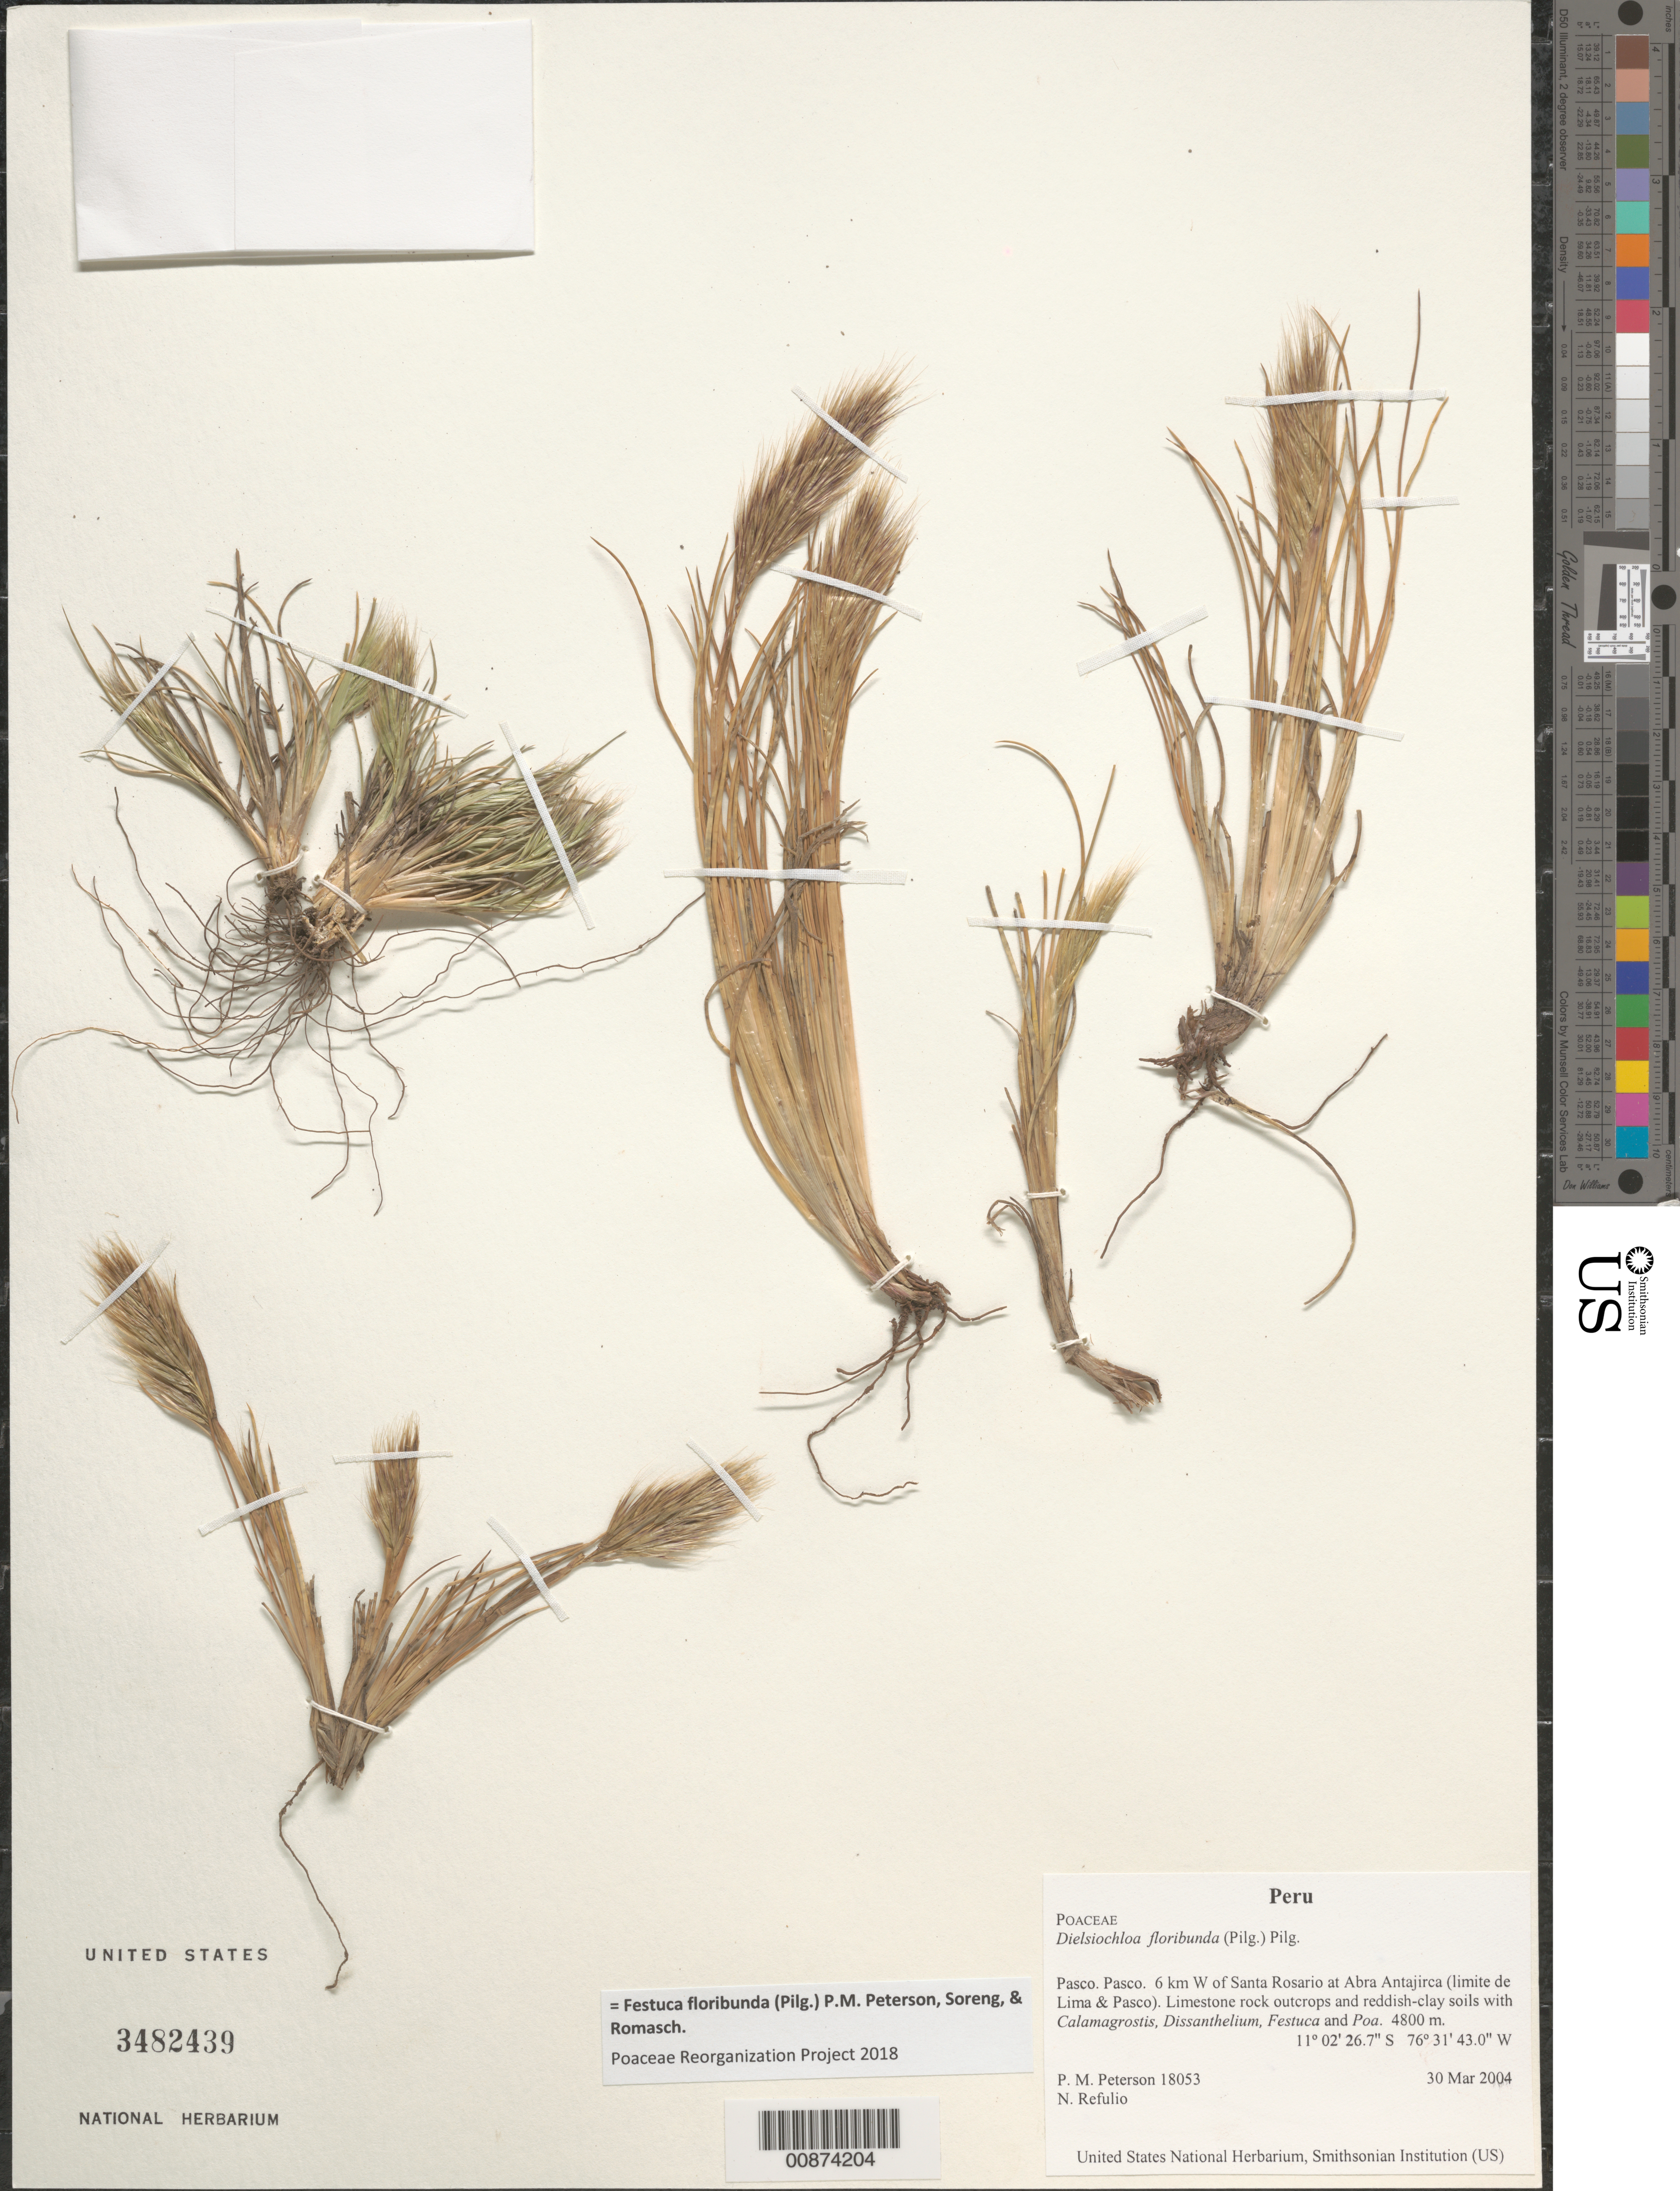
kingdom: Plantae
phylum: Tracheophyta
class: Liliopsida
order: Poales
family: Poaceae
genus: Festuca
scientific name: Festuca floribunda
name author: (Pilg.) P.M. Peterson et al.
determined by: Poaceae Reorganization Project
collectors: P. M. Peterson & N. Refulio-Rodríguez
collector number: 18053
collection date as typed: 30 Mar 2004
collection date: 2004-03-30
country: Peru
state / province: Pasco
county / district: Pasco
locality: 6 km W of Santa Rosario at Abra Antajirca (limite de Lima & Pasco). Limestone rock outcrops and reddish-clay soils with Calamagrostis, Dissanthelium, Festuca and Poa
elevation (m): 4800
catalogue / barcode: US 3482439